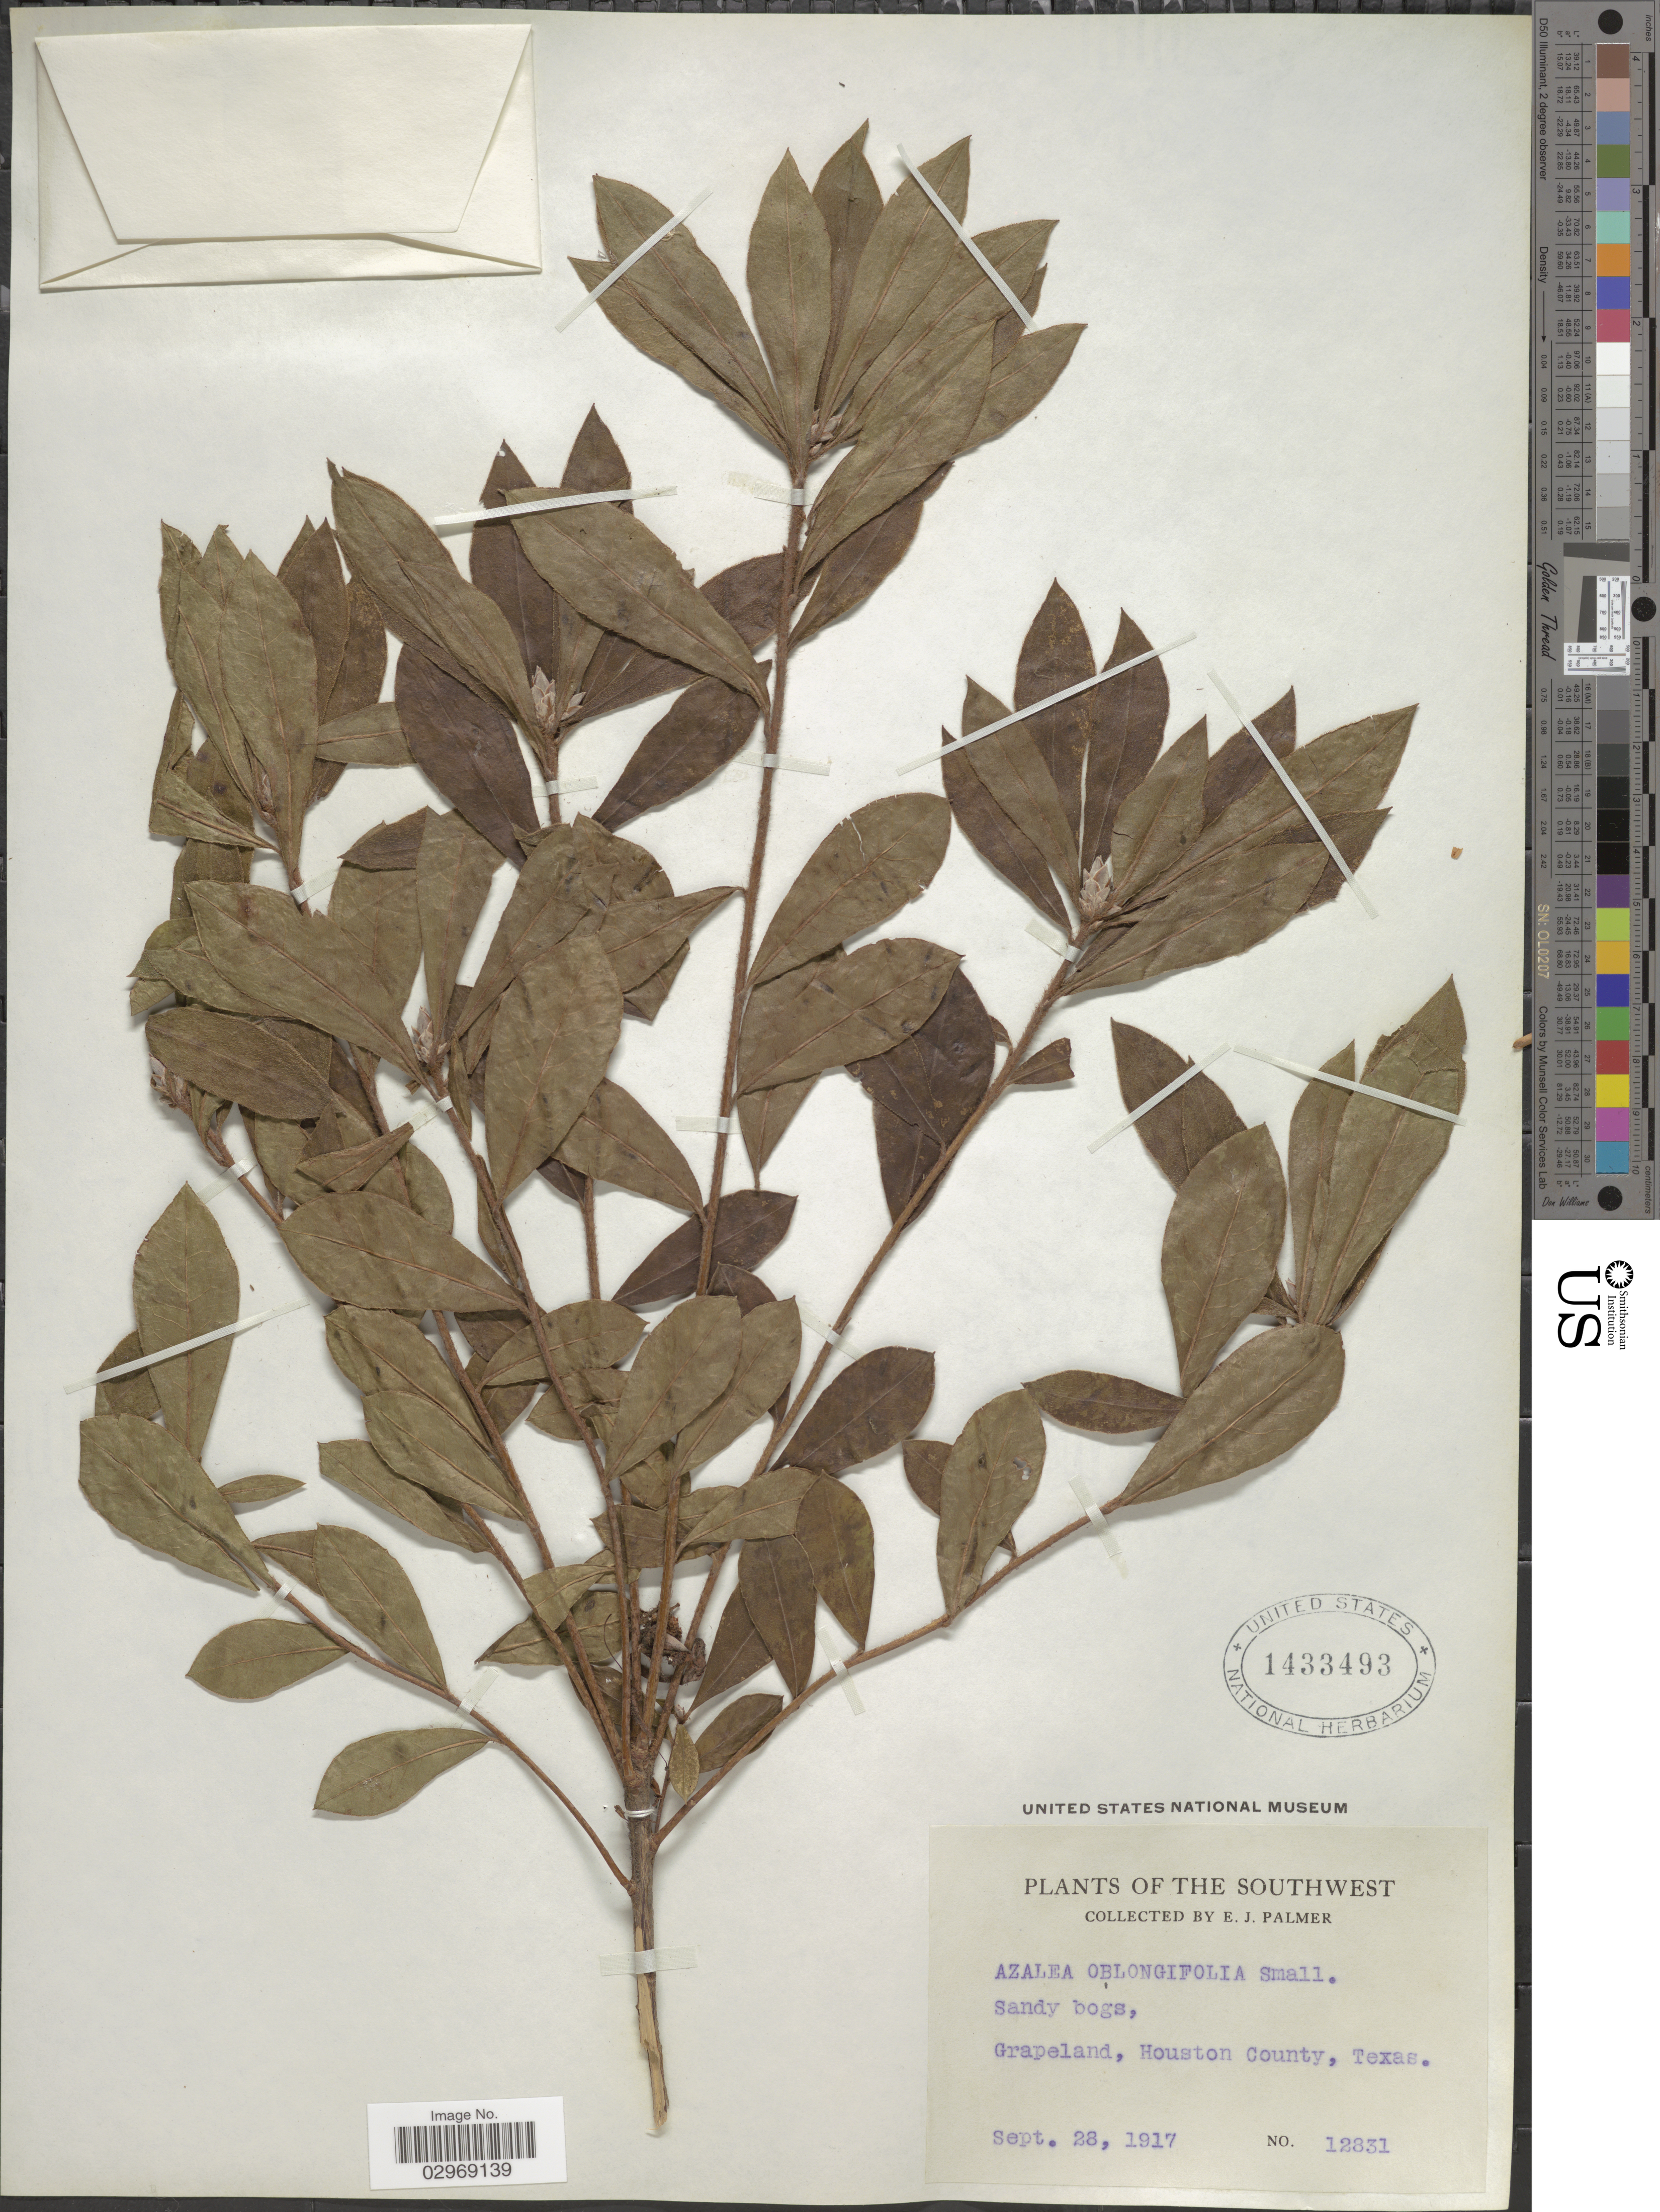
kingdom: Plantae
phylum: Tracheophyta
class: Magnoliopsida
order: Ericales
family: Ericaceae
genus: Rhododendron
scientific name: Rhododendron oblongifolium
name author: (Small) Millais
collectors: E. J. Palmer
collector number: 12831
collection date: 1917-09-28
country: United States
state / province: Texas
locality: The Southwest. Grapeland, Houston County.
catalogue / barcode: US 1433493